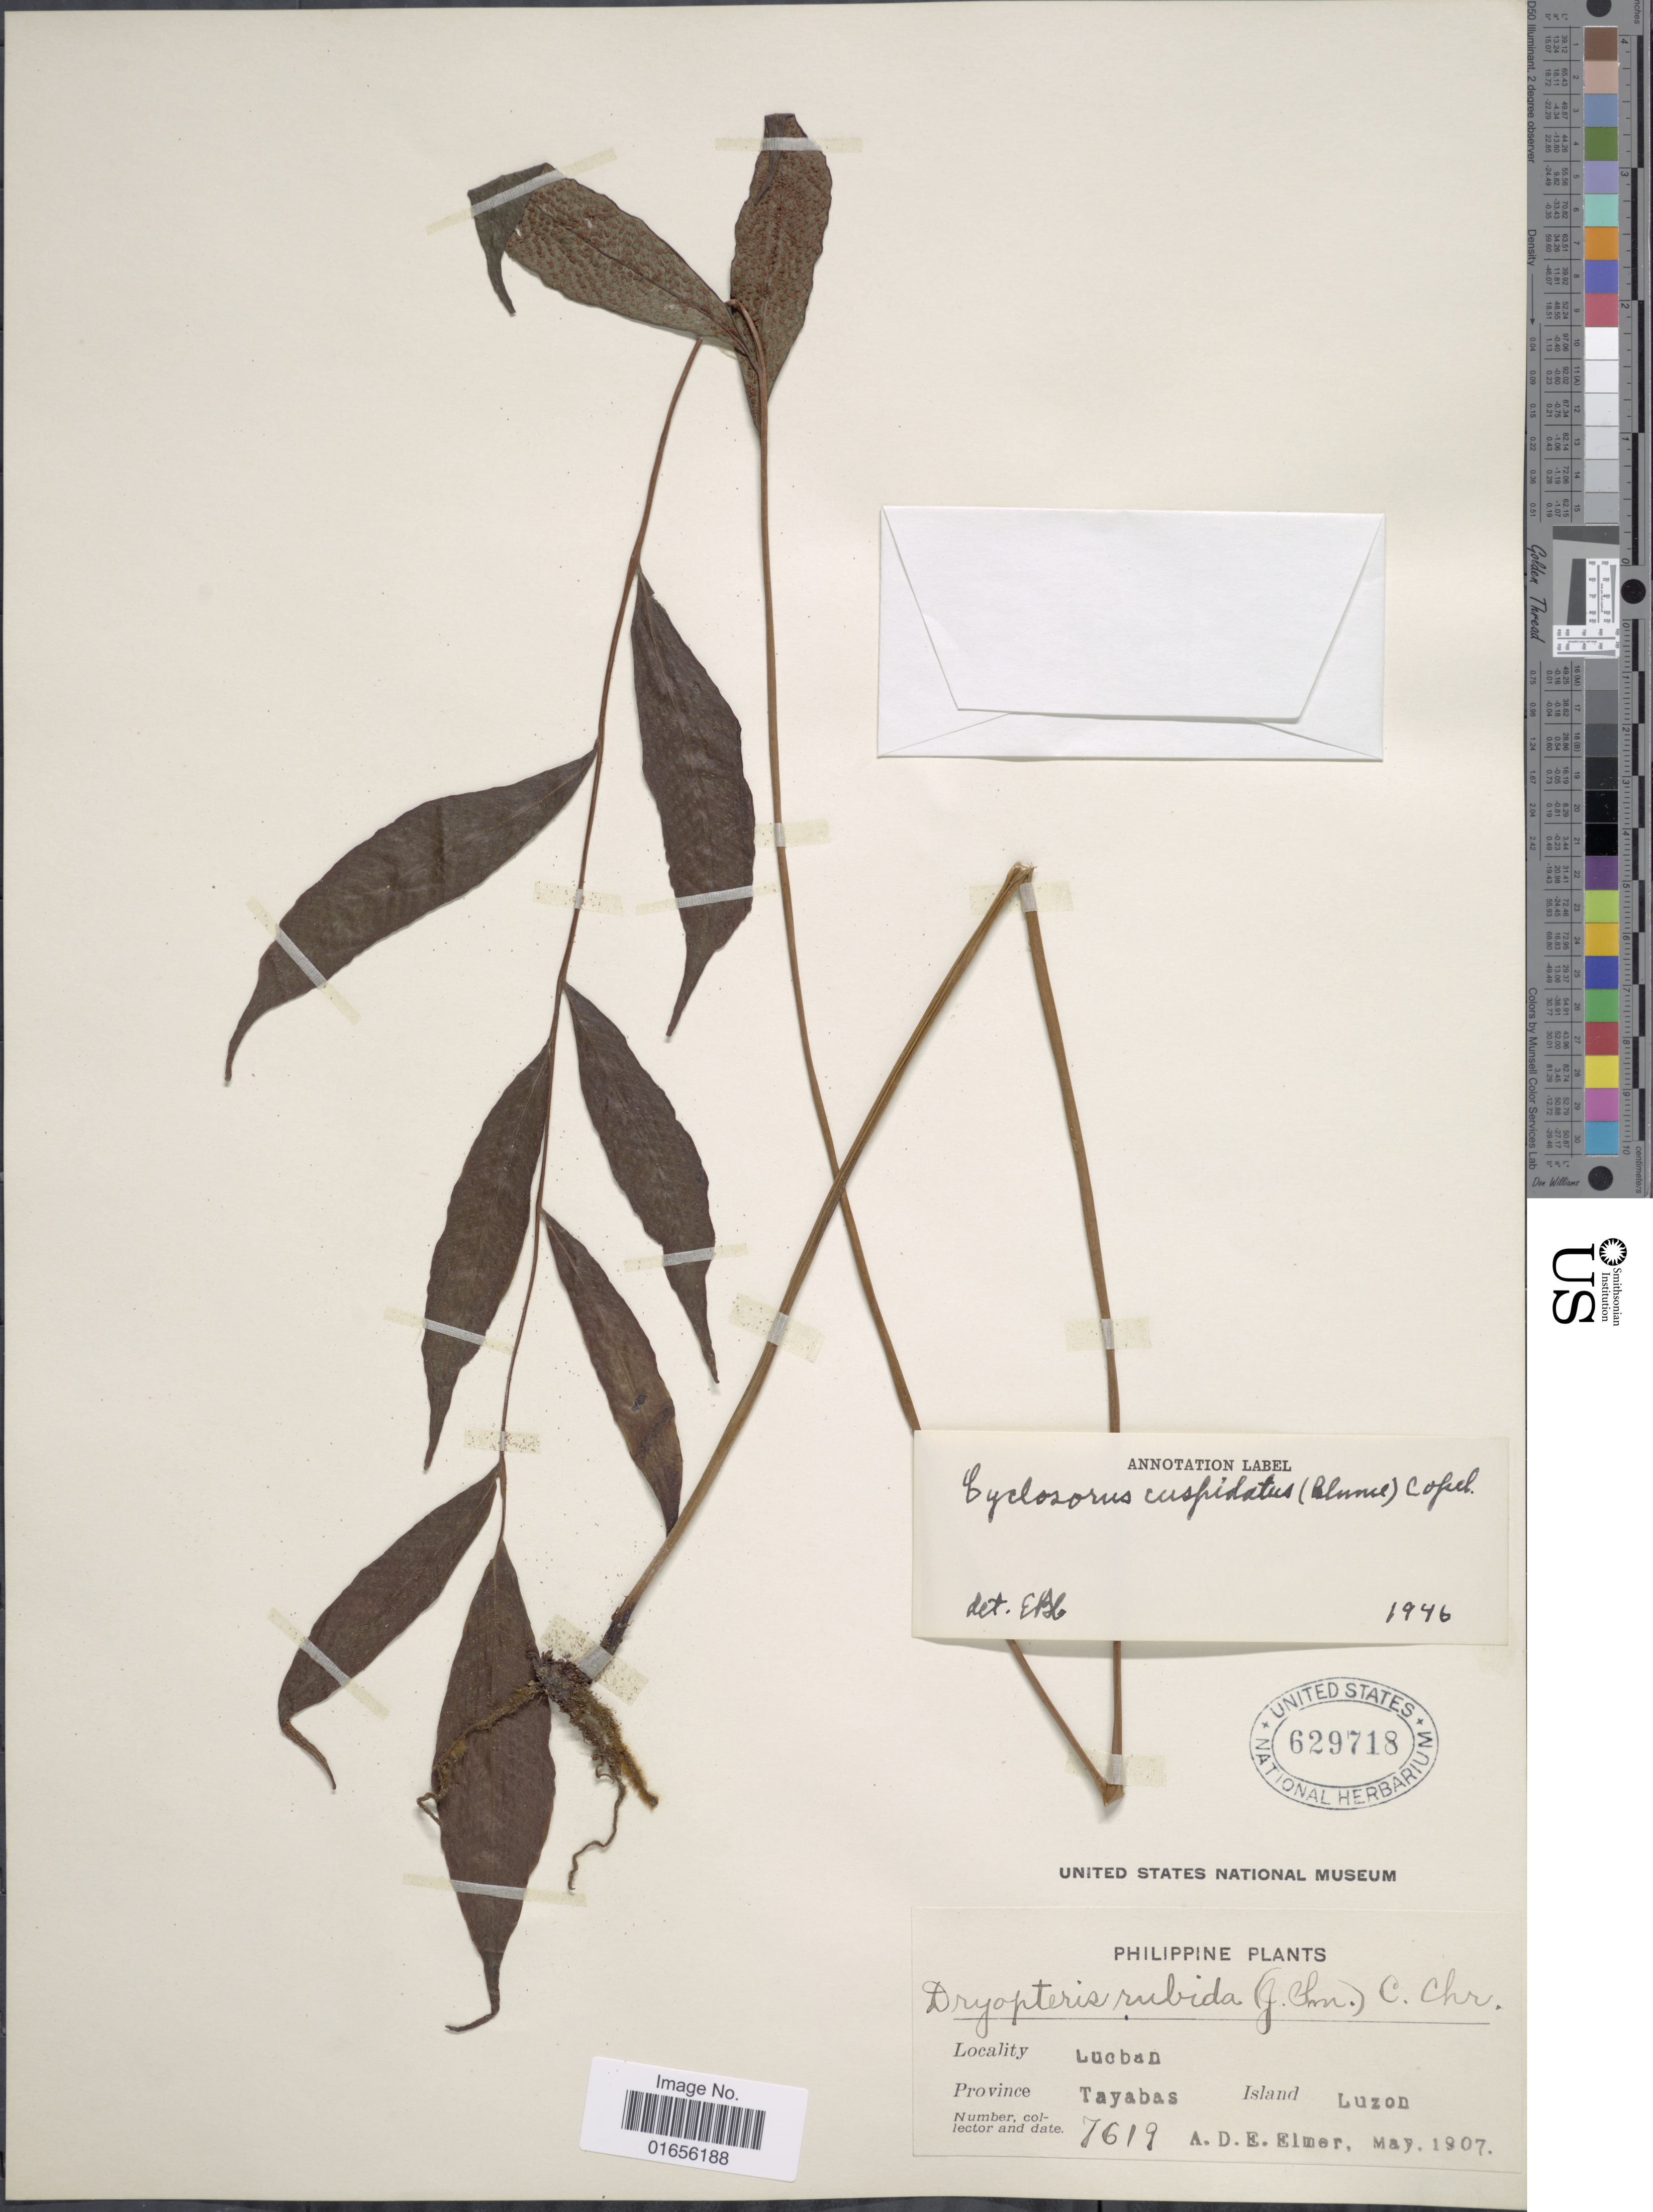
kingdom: Plantae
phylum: Tracheophyta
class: Polypodiopsida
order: Polypodiales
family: Thelypteridaceae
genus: Pronephrium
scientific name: Pronephrium cuspidatum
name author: (Blume) Holttum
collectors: A. D. E. Elmer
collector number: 7619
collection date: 1907-05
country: Philippines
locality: Philippine, Lucban, Province Tayabas, Island Luzon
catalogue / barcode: US 629718